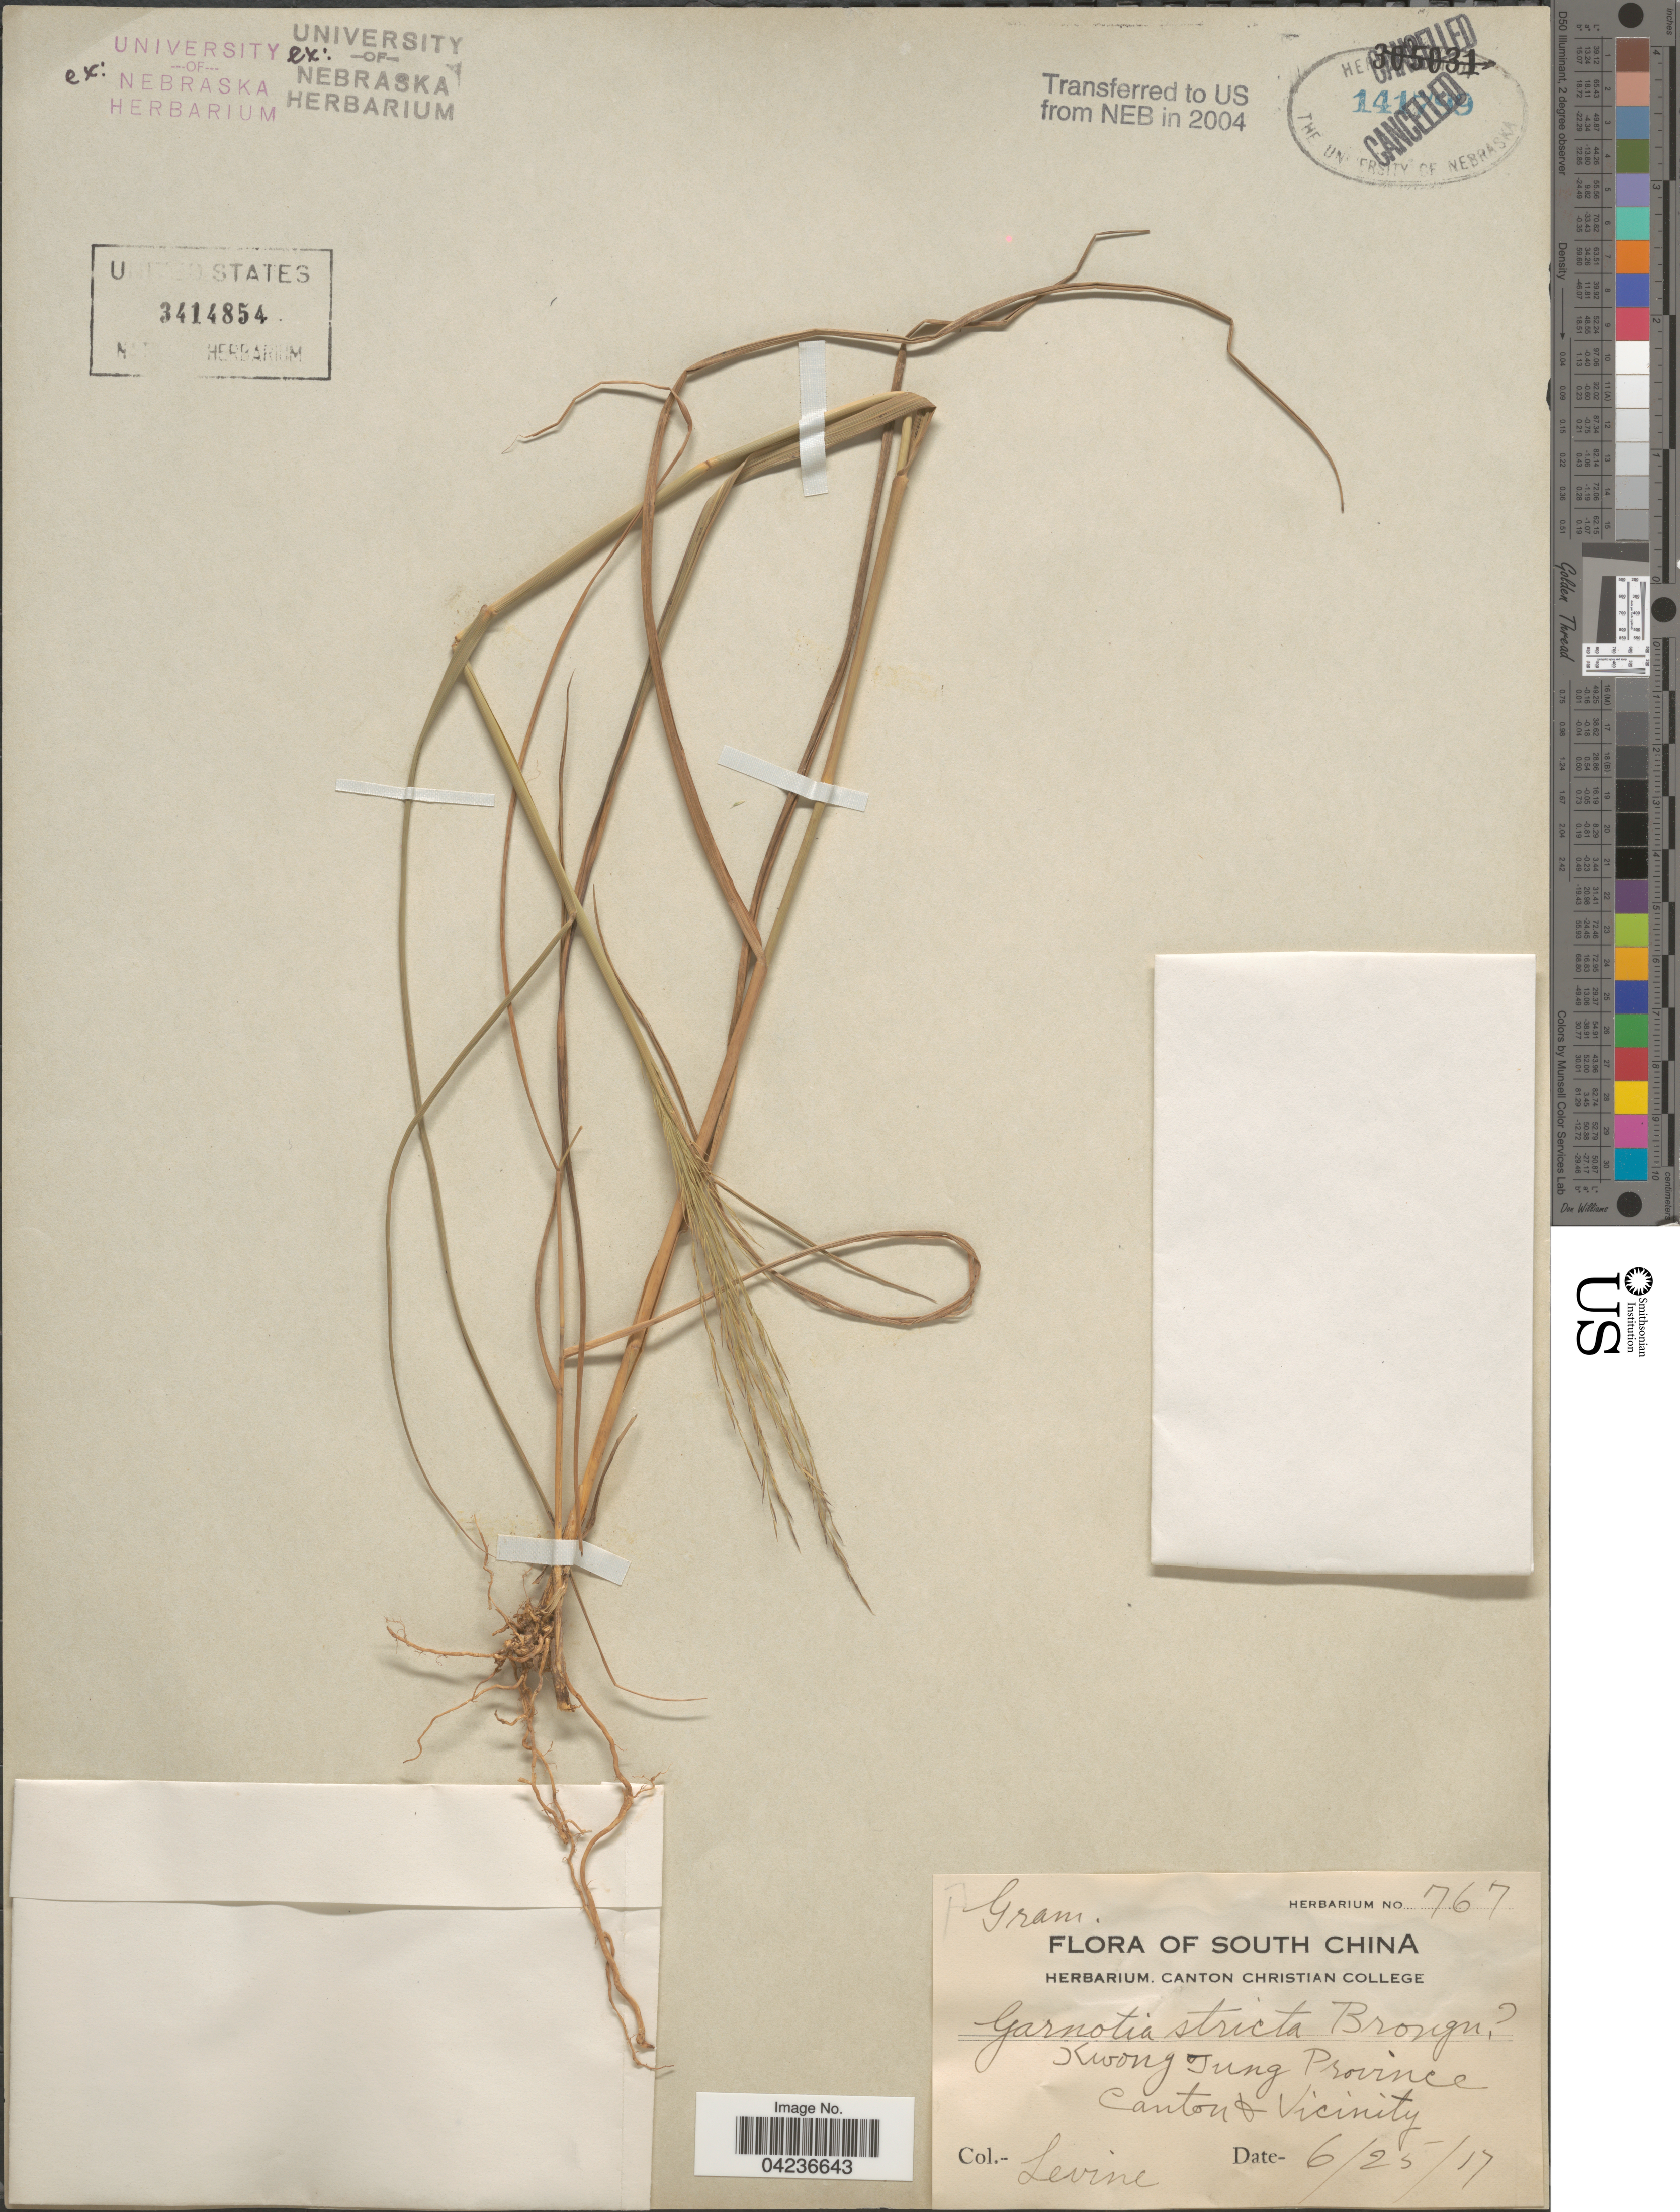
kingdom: Plantae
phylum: Tracheophyta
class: Liliopsida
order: Poales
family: Poaceae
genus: Garnotia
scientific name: Garnotia stricta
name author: Brongn.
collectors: -. Levine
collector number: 767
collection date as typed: Transcribed d/m/y: 25/6/17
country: China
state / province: Guangdong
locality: Kwong Tung Province. Canton & Vicinity.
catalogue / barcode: US 3414854